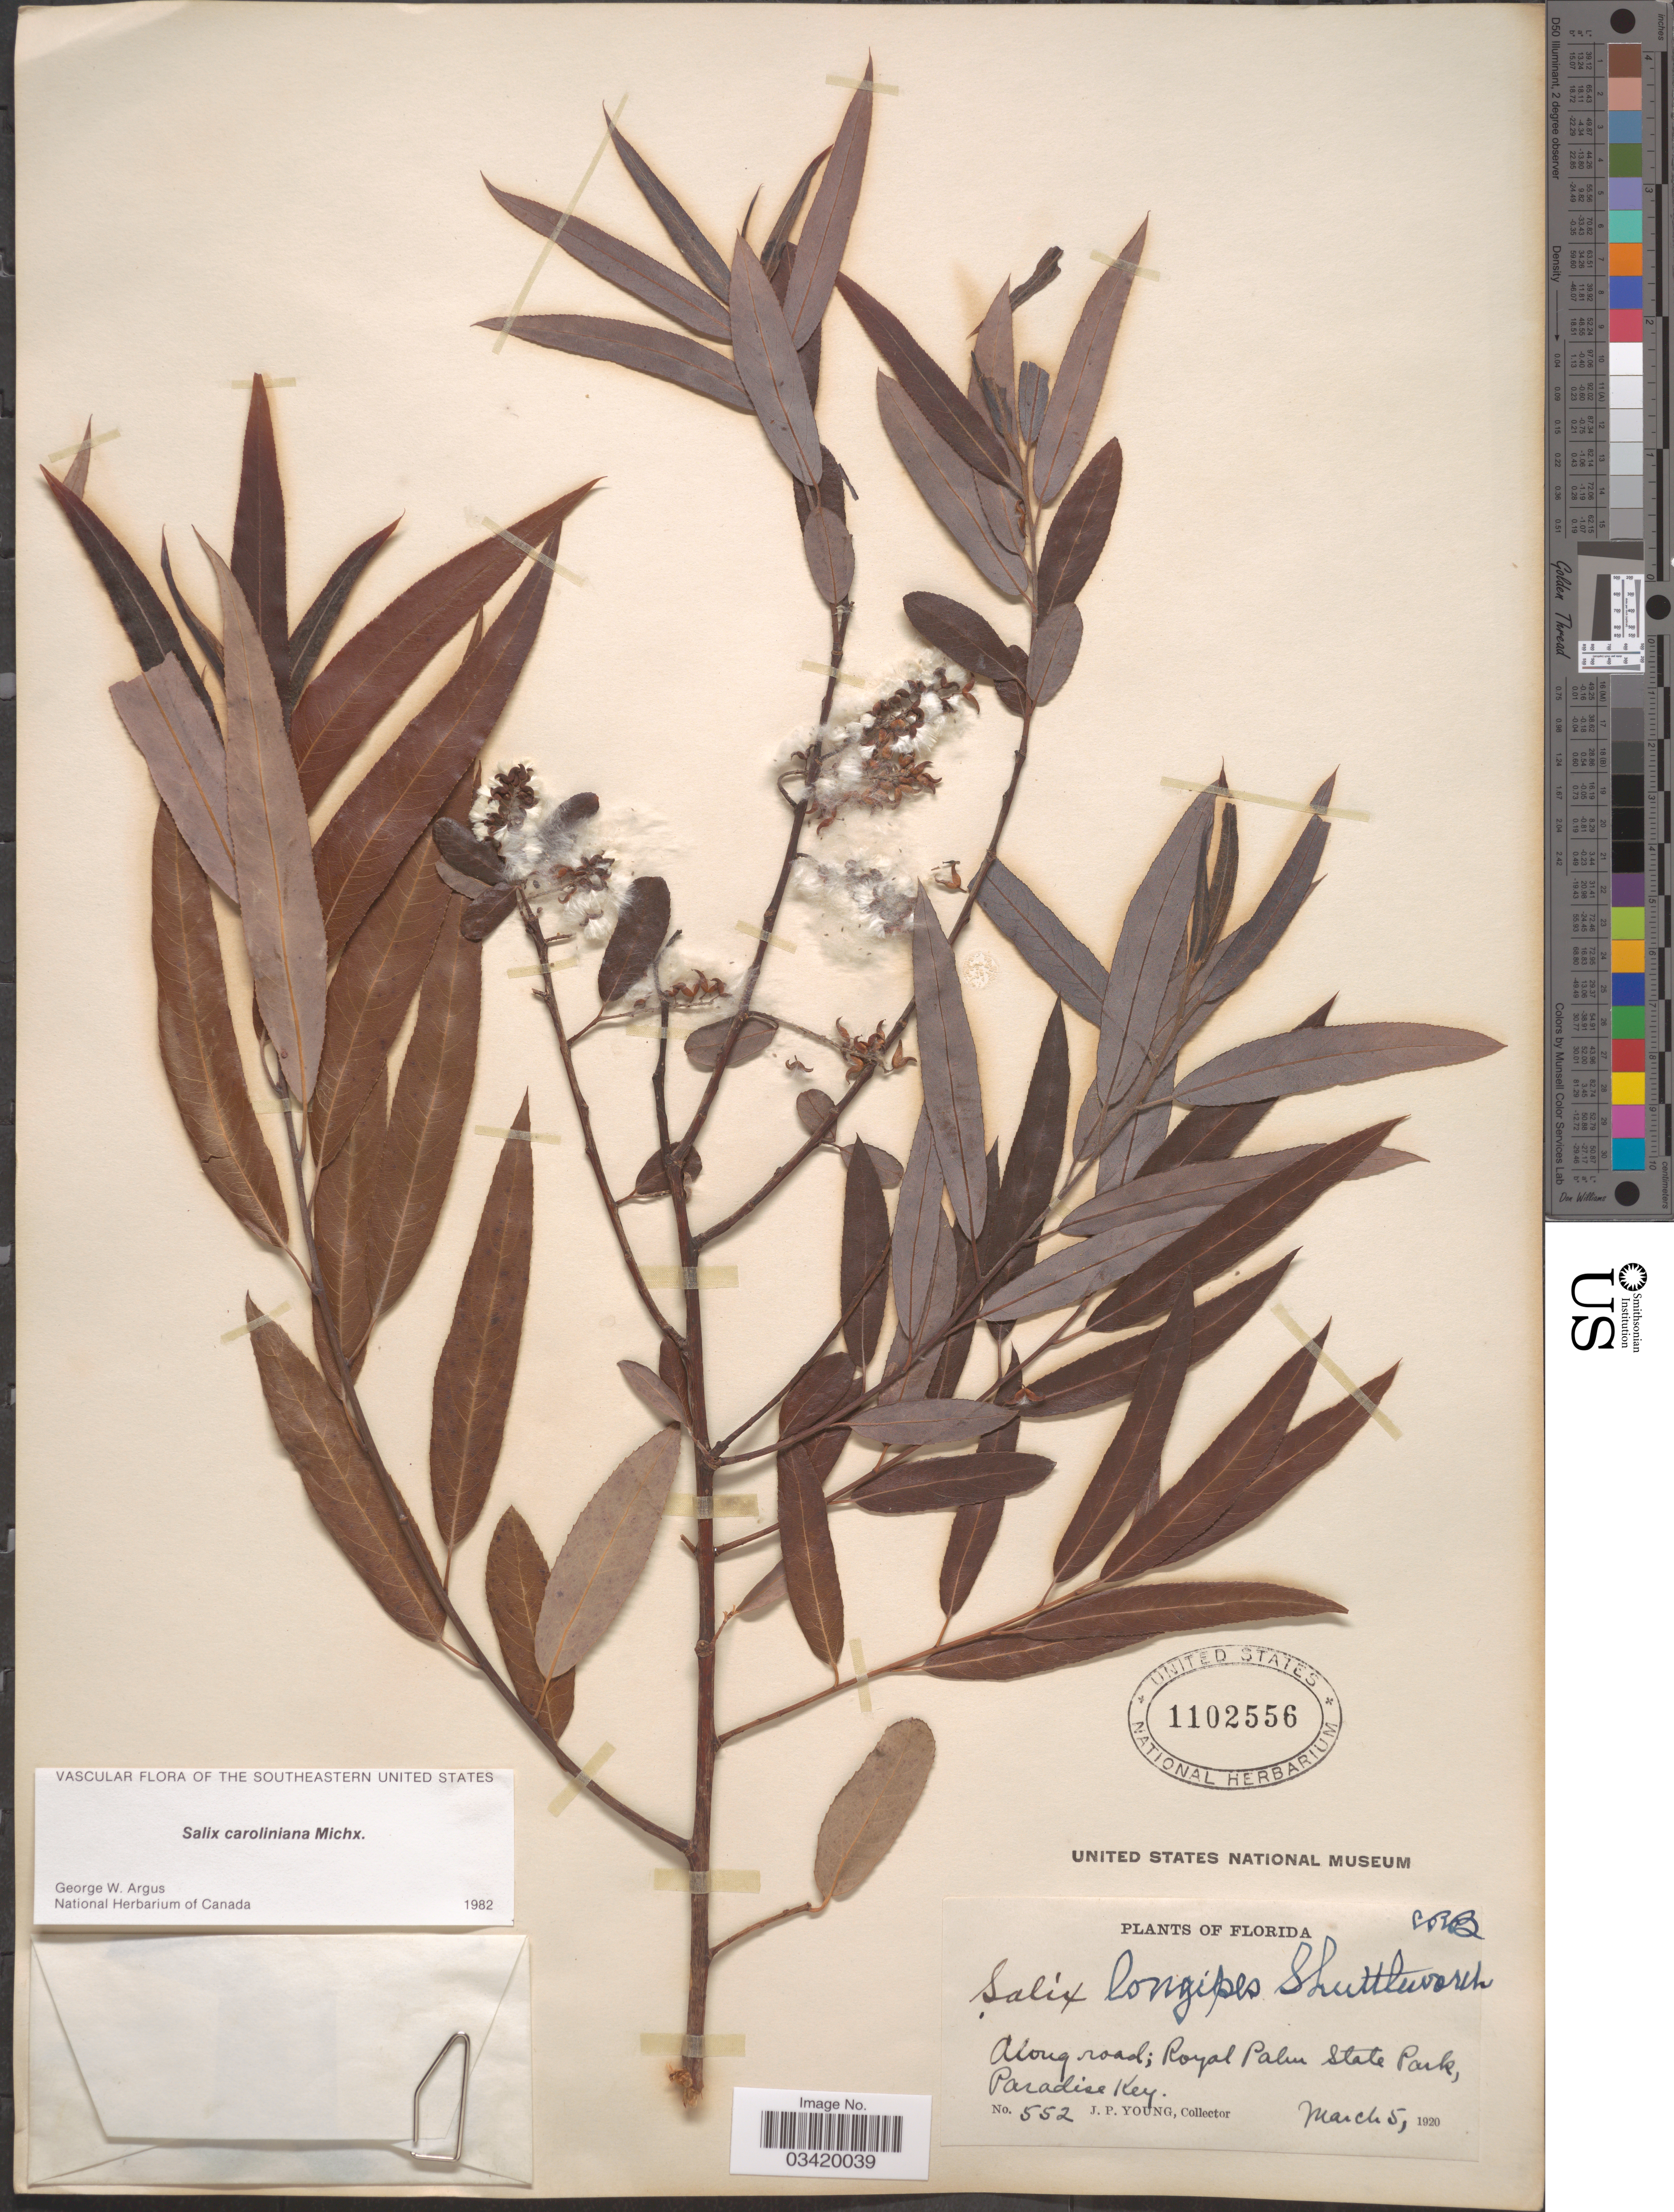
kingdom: Plantae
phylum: Tracheophyta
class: Magnoliopsida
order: Malpighiales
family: Salicaceae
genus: Salix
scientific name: Salix caroliniana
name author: Michx.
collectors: J. P. Young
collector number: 552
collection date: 1920-03-05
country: United States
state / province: Florida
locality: Along road; Royal Palm State Park, Paradise Key.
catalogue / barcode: US 1102556